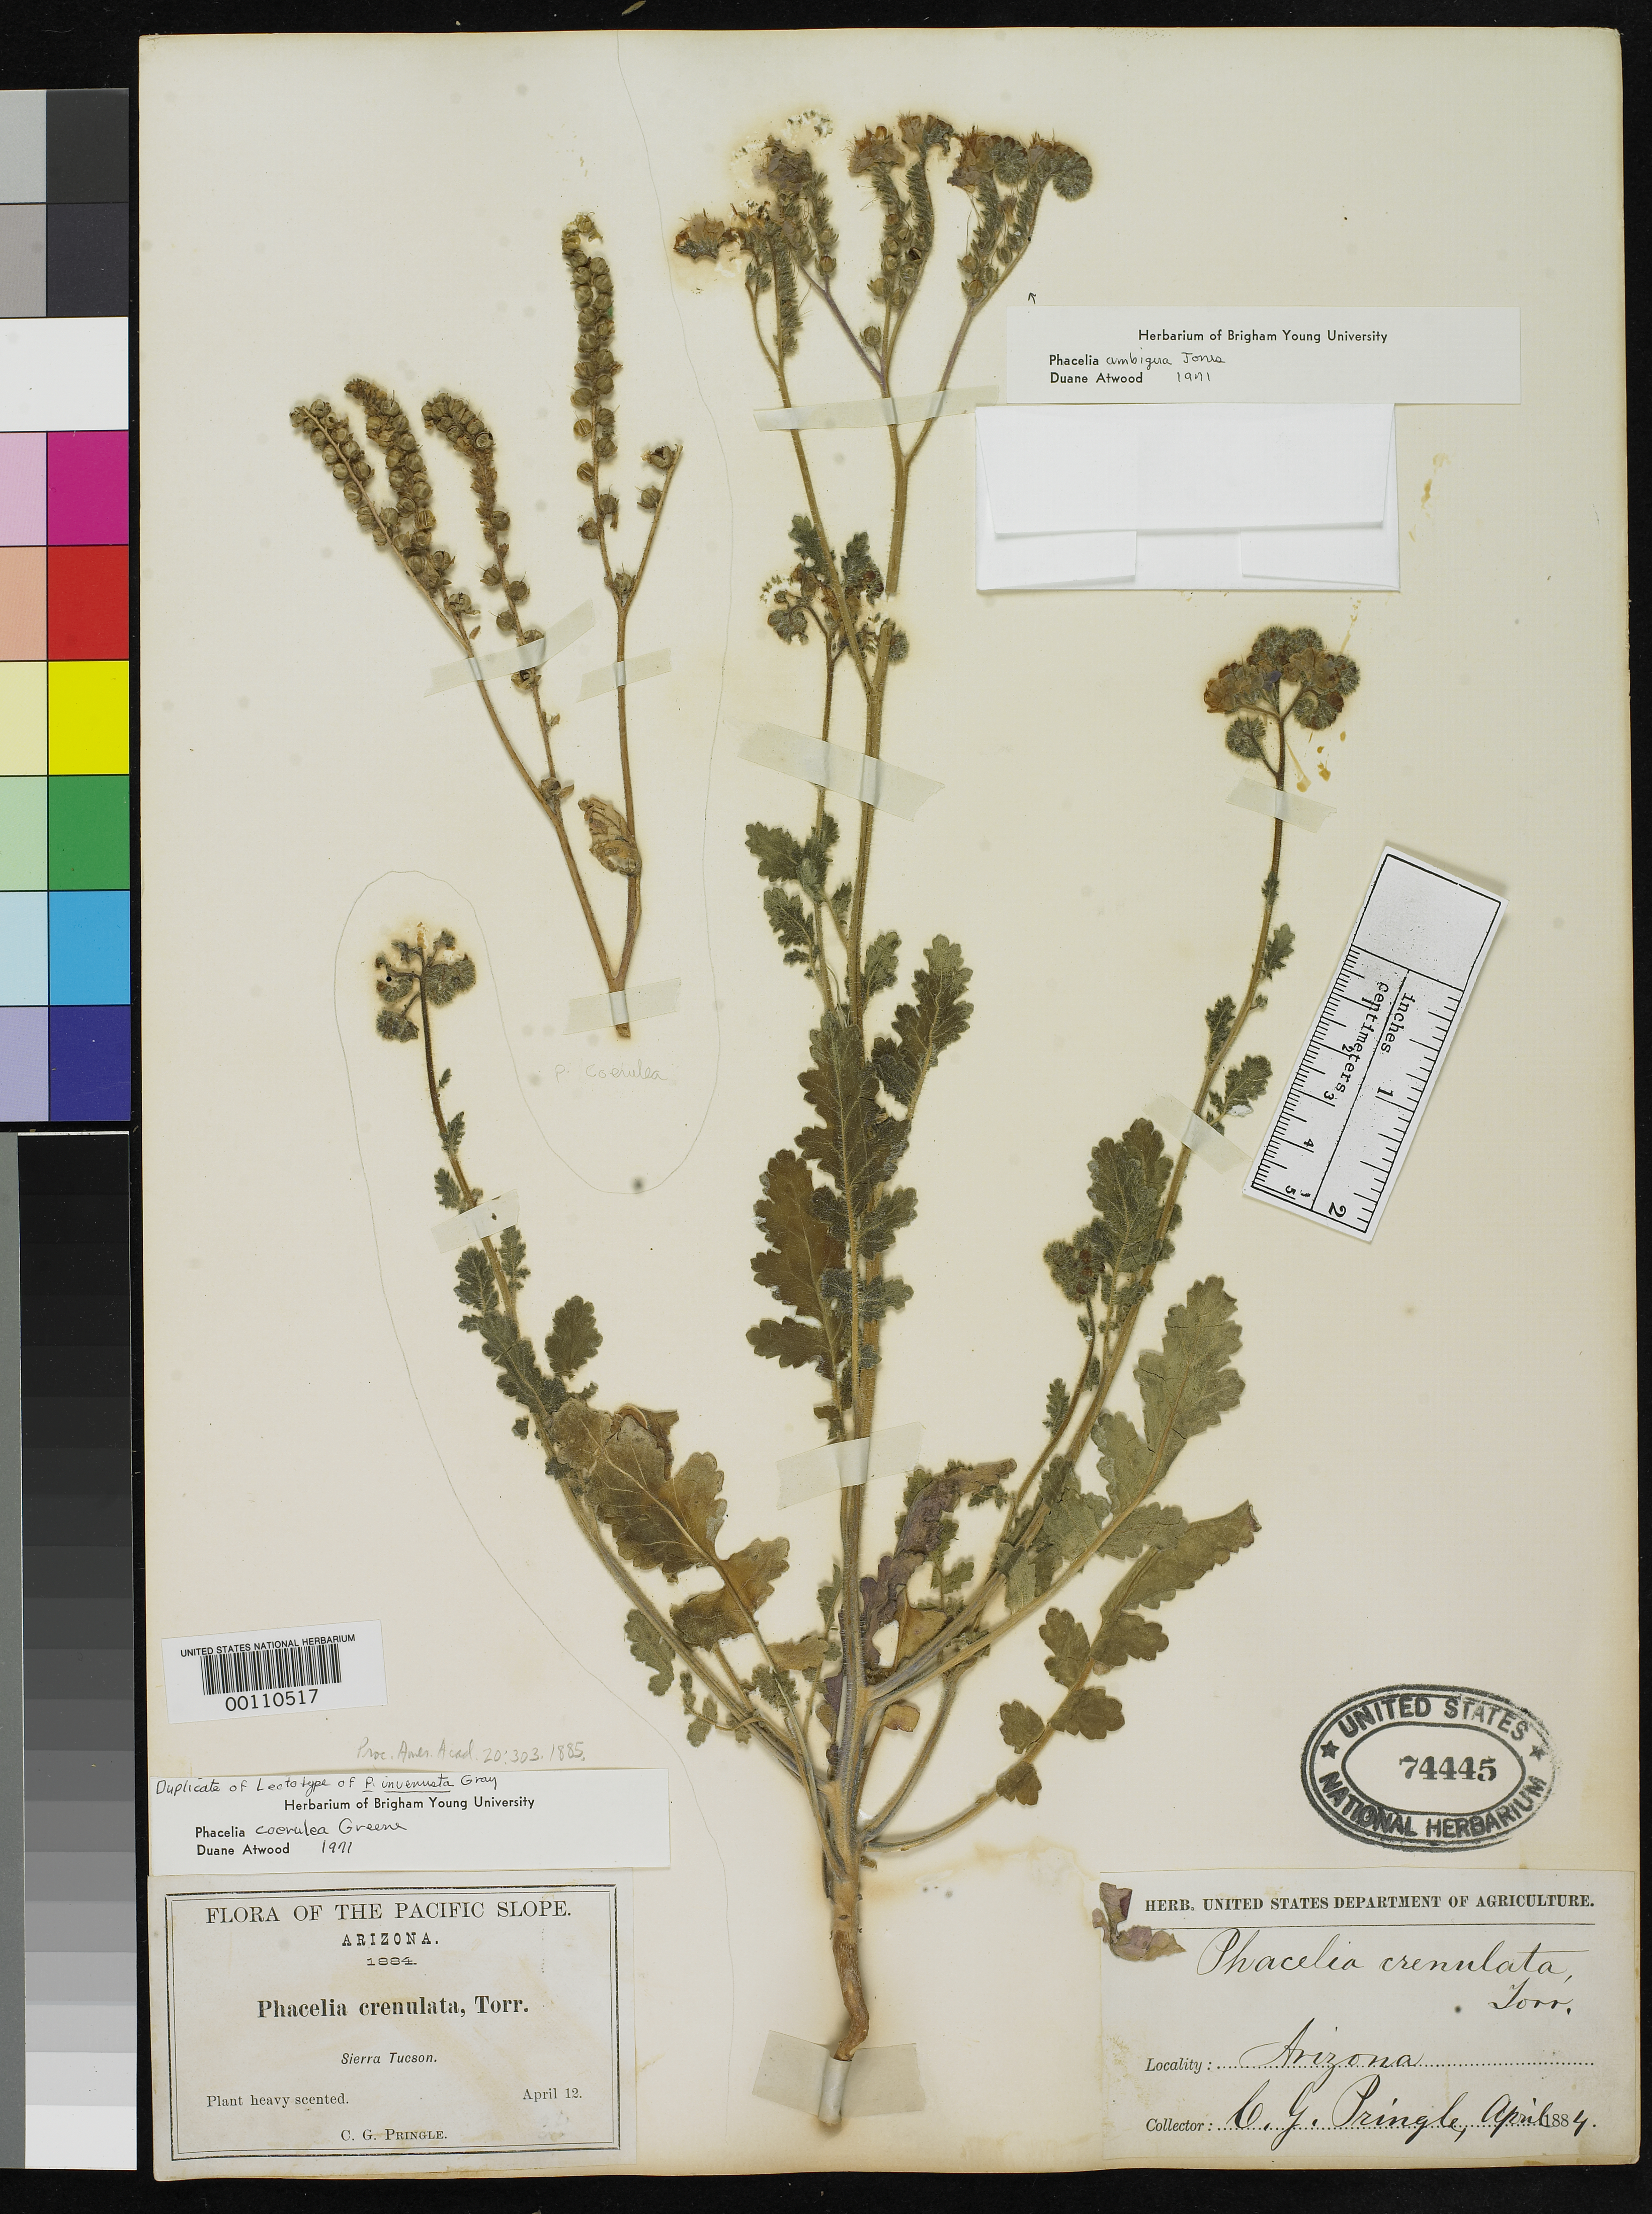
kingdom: Plantae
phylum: Tracheophyta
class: Magnoliopsida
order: Boraginales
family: Hydrophyllaceae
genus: Phacelia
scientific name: Phacelia invenusta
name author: A. Gray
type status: Isolectotype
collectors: C. G. Pringle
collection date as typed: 12 Apr 1884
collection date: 1884-04-12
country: United States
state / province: Arizona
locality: Sierra Tucson.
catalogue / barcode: US 74445